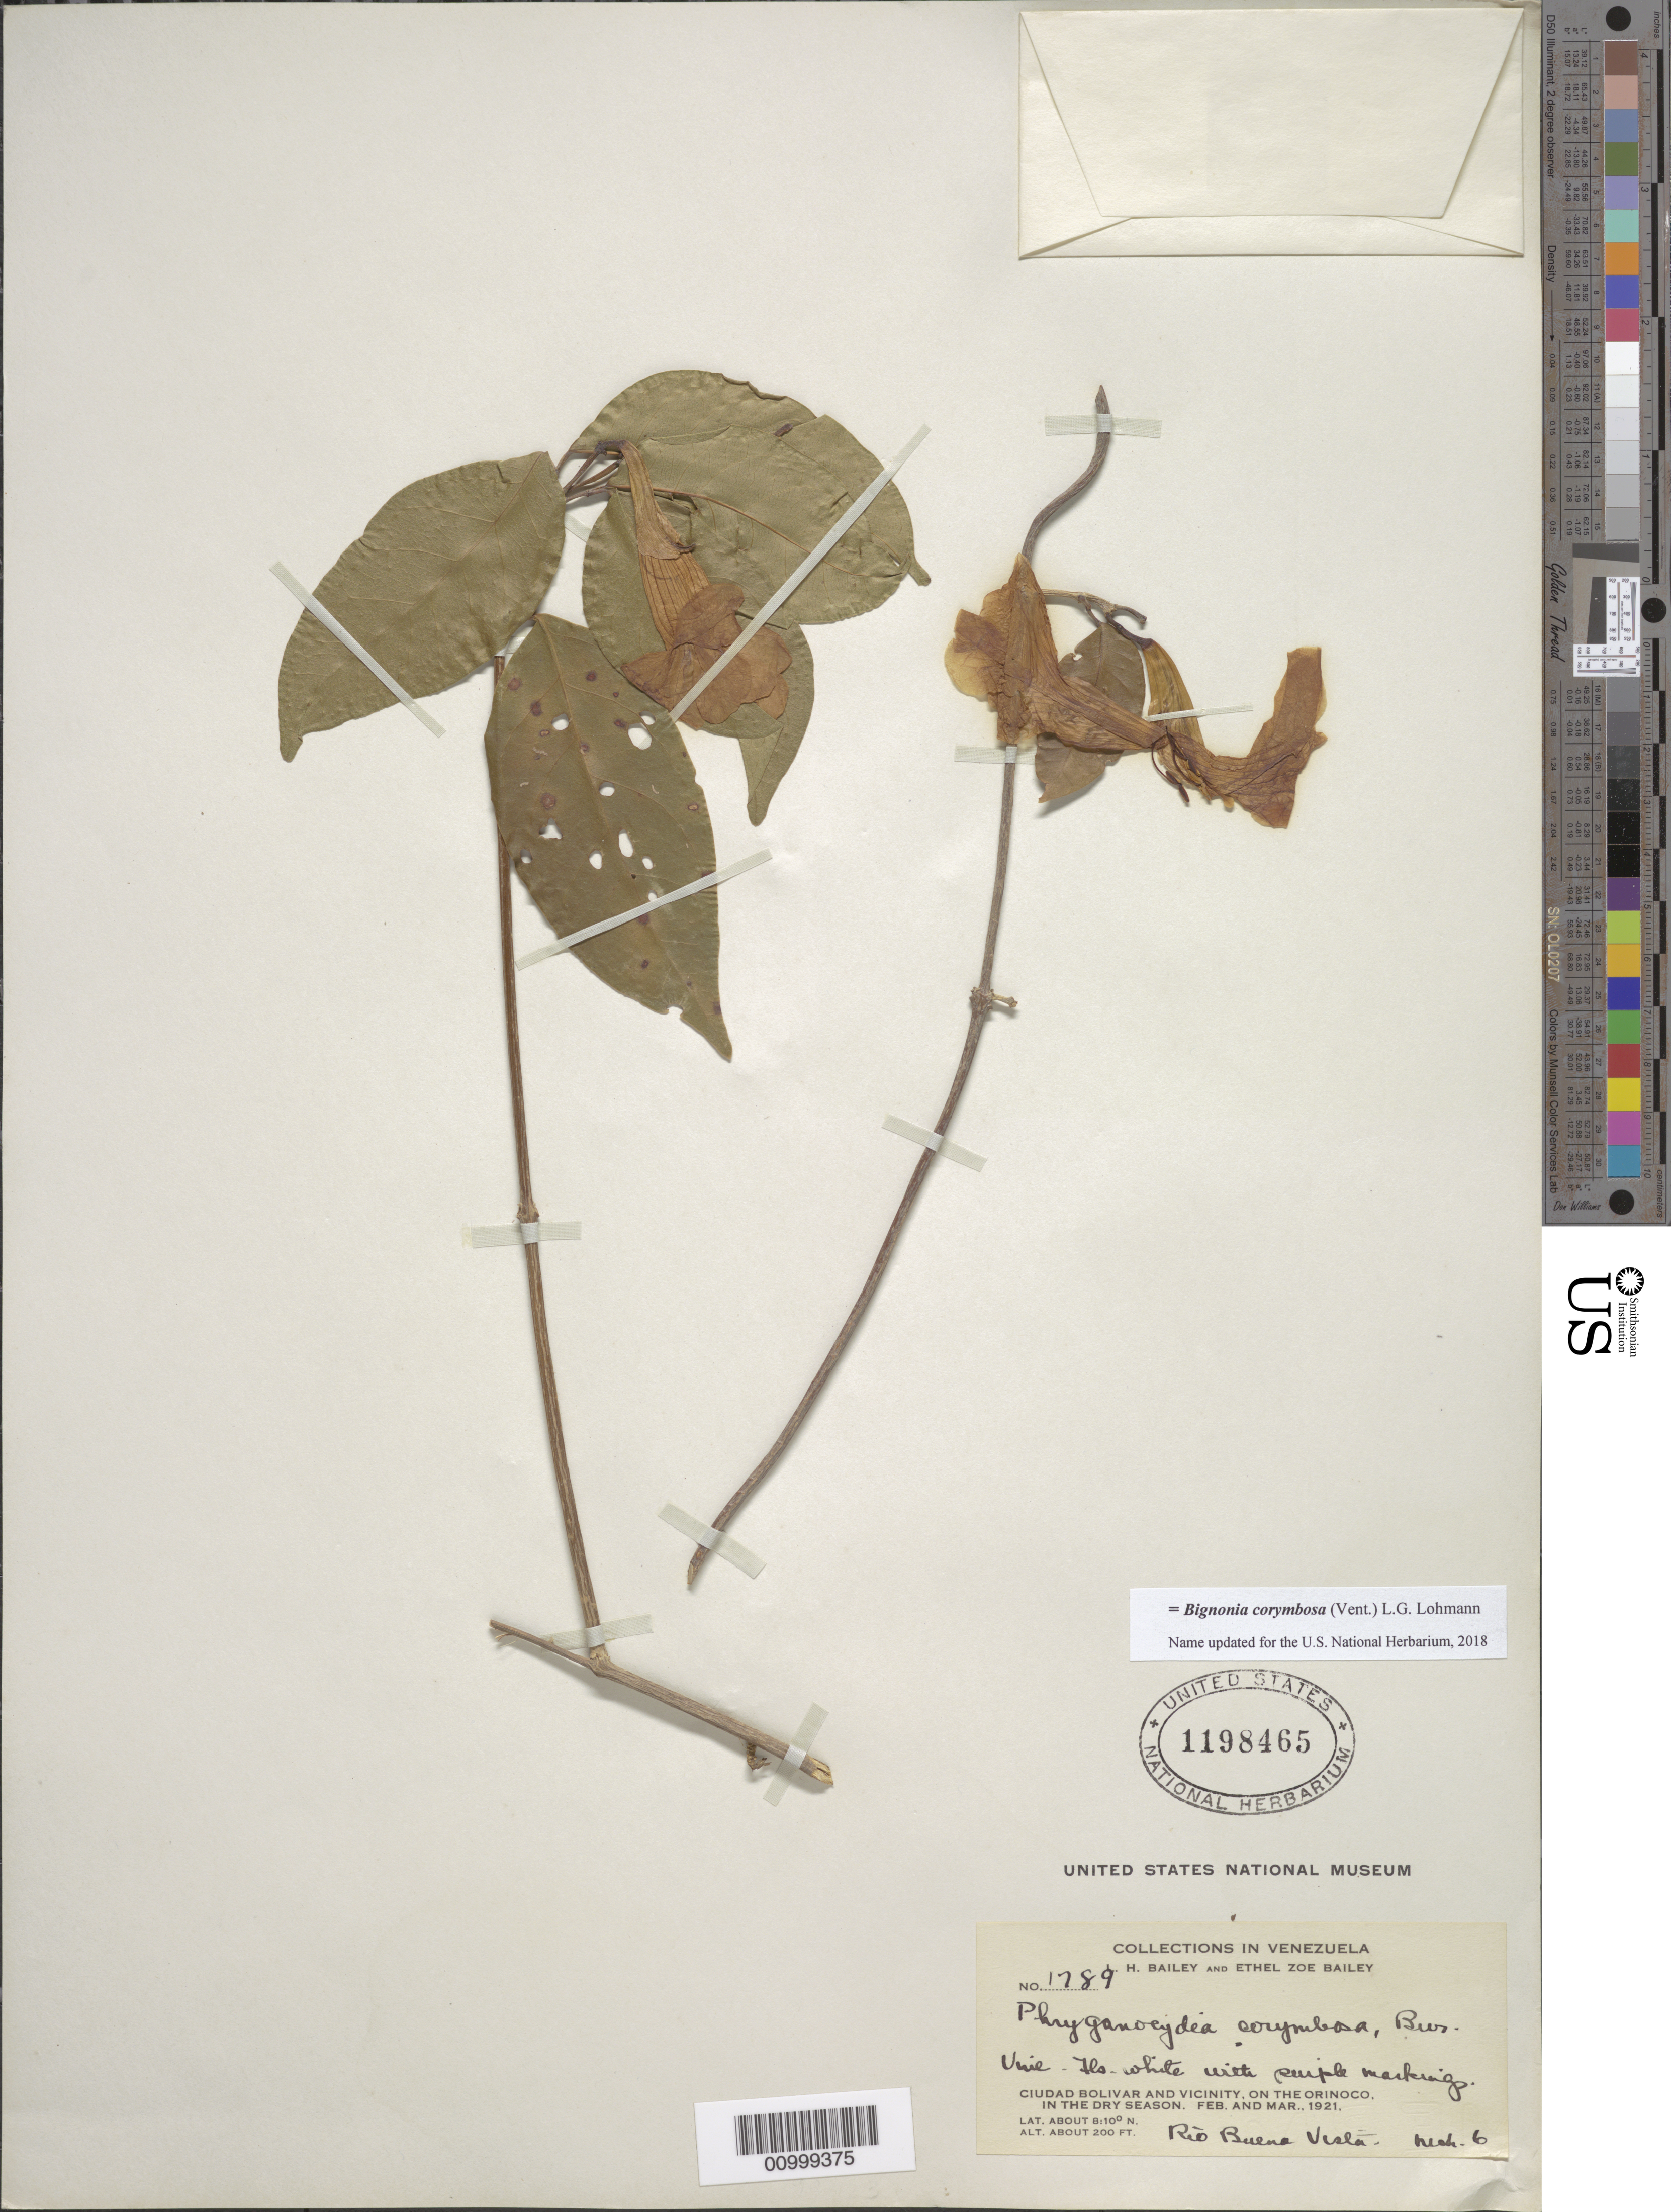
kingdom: Plantae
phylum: Tracheophyta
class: Magnoliopsida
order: Lamiales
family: Bignoniaceae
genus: Bignonia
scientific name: Bignonia corymbosa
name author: (Vent.) L.G. Lohmann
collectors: L. H. Bailey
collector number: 1789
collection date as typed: Feb-21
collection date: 1921-02/1921-03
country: Venezuela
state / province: Bolívar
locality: vicinity of Bolivar, on the Orinoco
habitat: Dry season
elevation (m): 61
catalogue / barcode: US 1198465